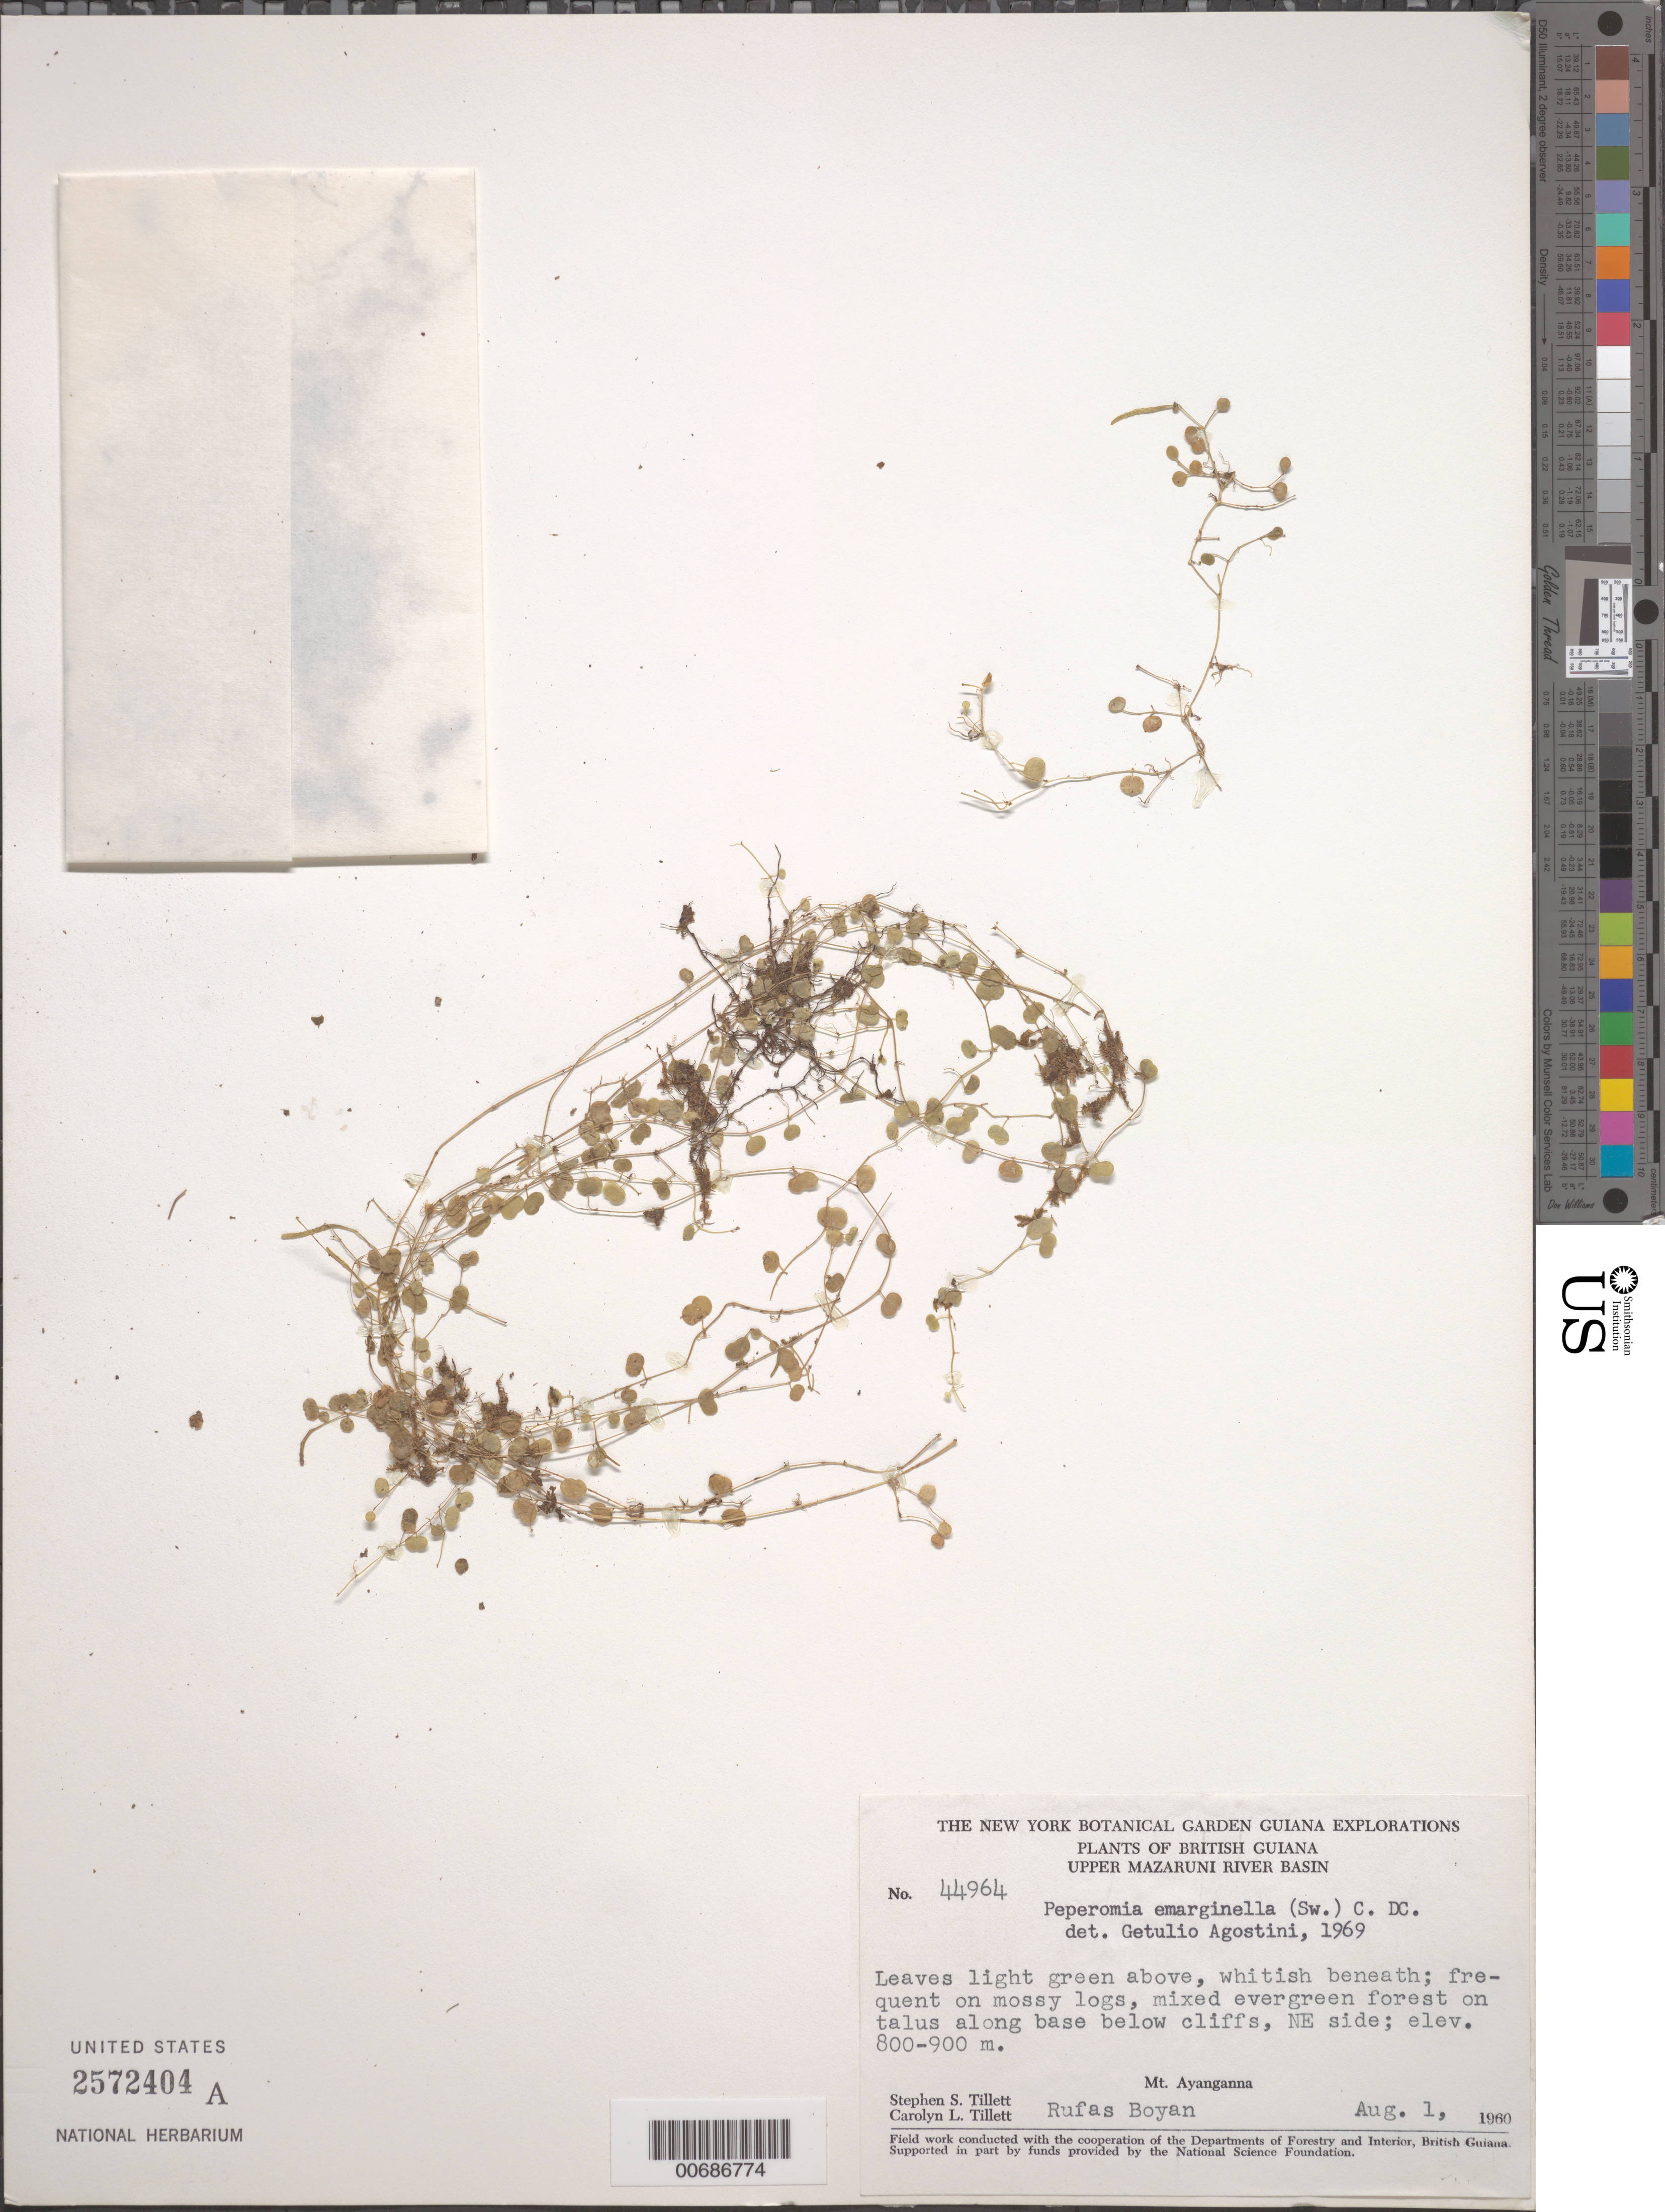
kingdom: Plantae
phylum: Tracheophyta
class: Magnoliopsida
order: Piperales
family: Piperaceae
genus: Peperomia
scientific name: Peperomia emarginella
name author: (Sw. ex Wikstr.) C. DC.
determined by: Agostini, G.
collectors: S. S. Tillett, C. L. Tillett & R. Boyan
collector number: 44964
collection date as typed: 1-Aug-60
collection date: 1960-08-01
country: Guyana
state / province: Cuyuni-Mazaruni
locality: Mt. Ayanganna, NE side of, Upper Mazaruni R Basin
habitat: Mossy logs. Mixed evergreen forest on talus below cliffs, along base, NE side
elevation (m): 800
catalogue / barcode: US 2572404A